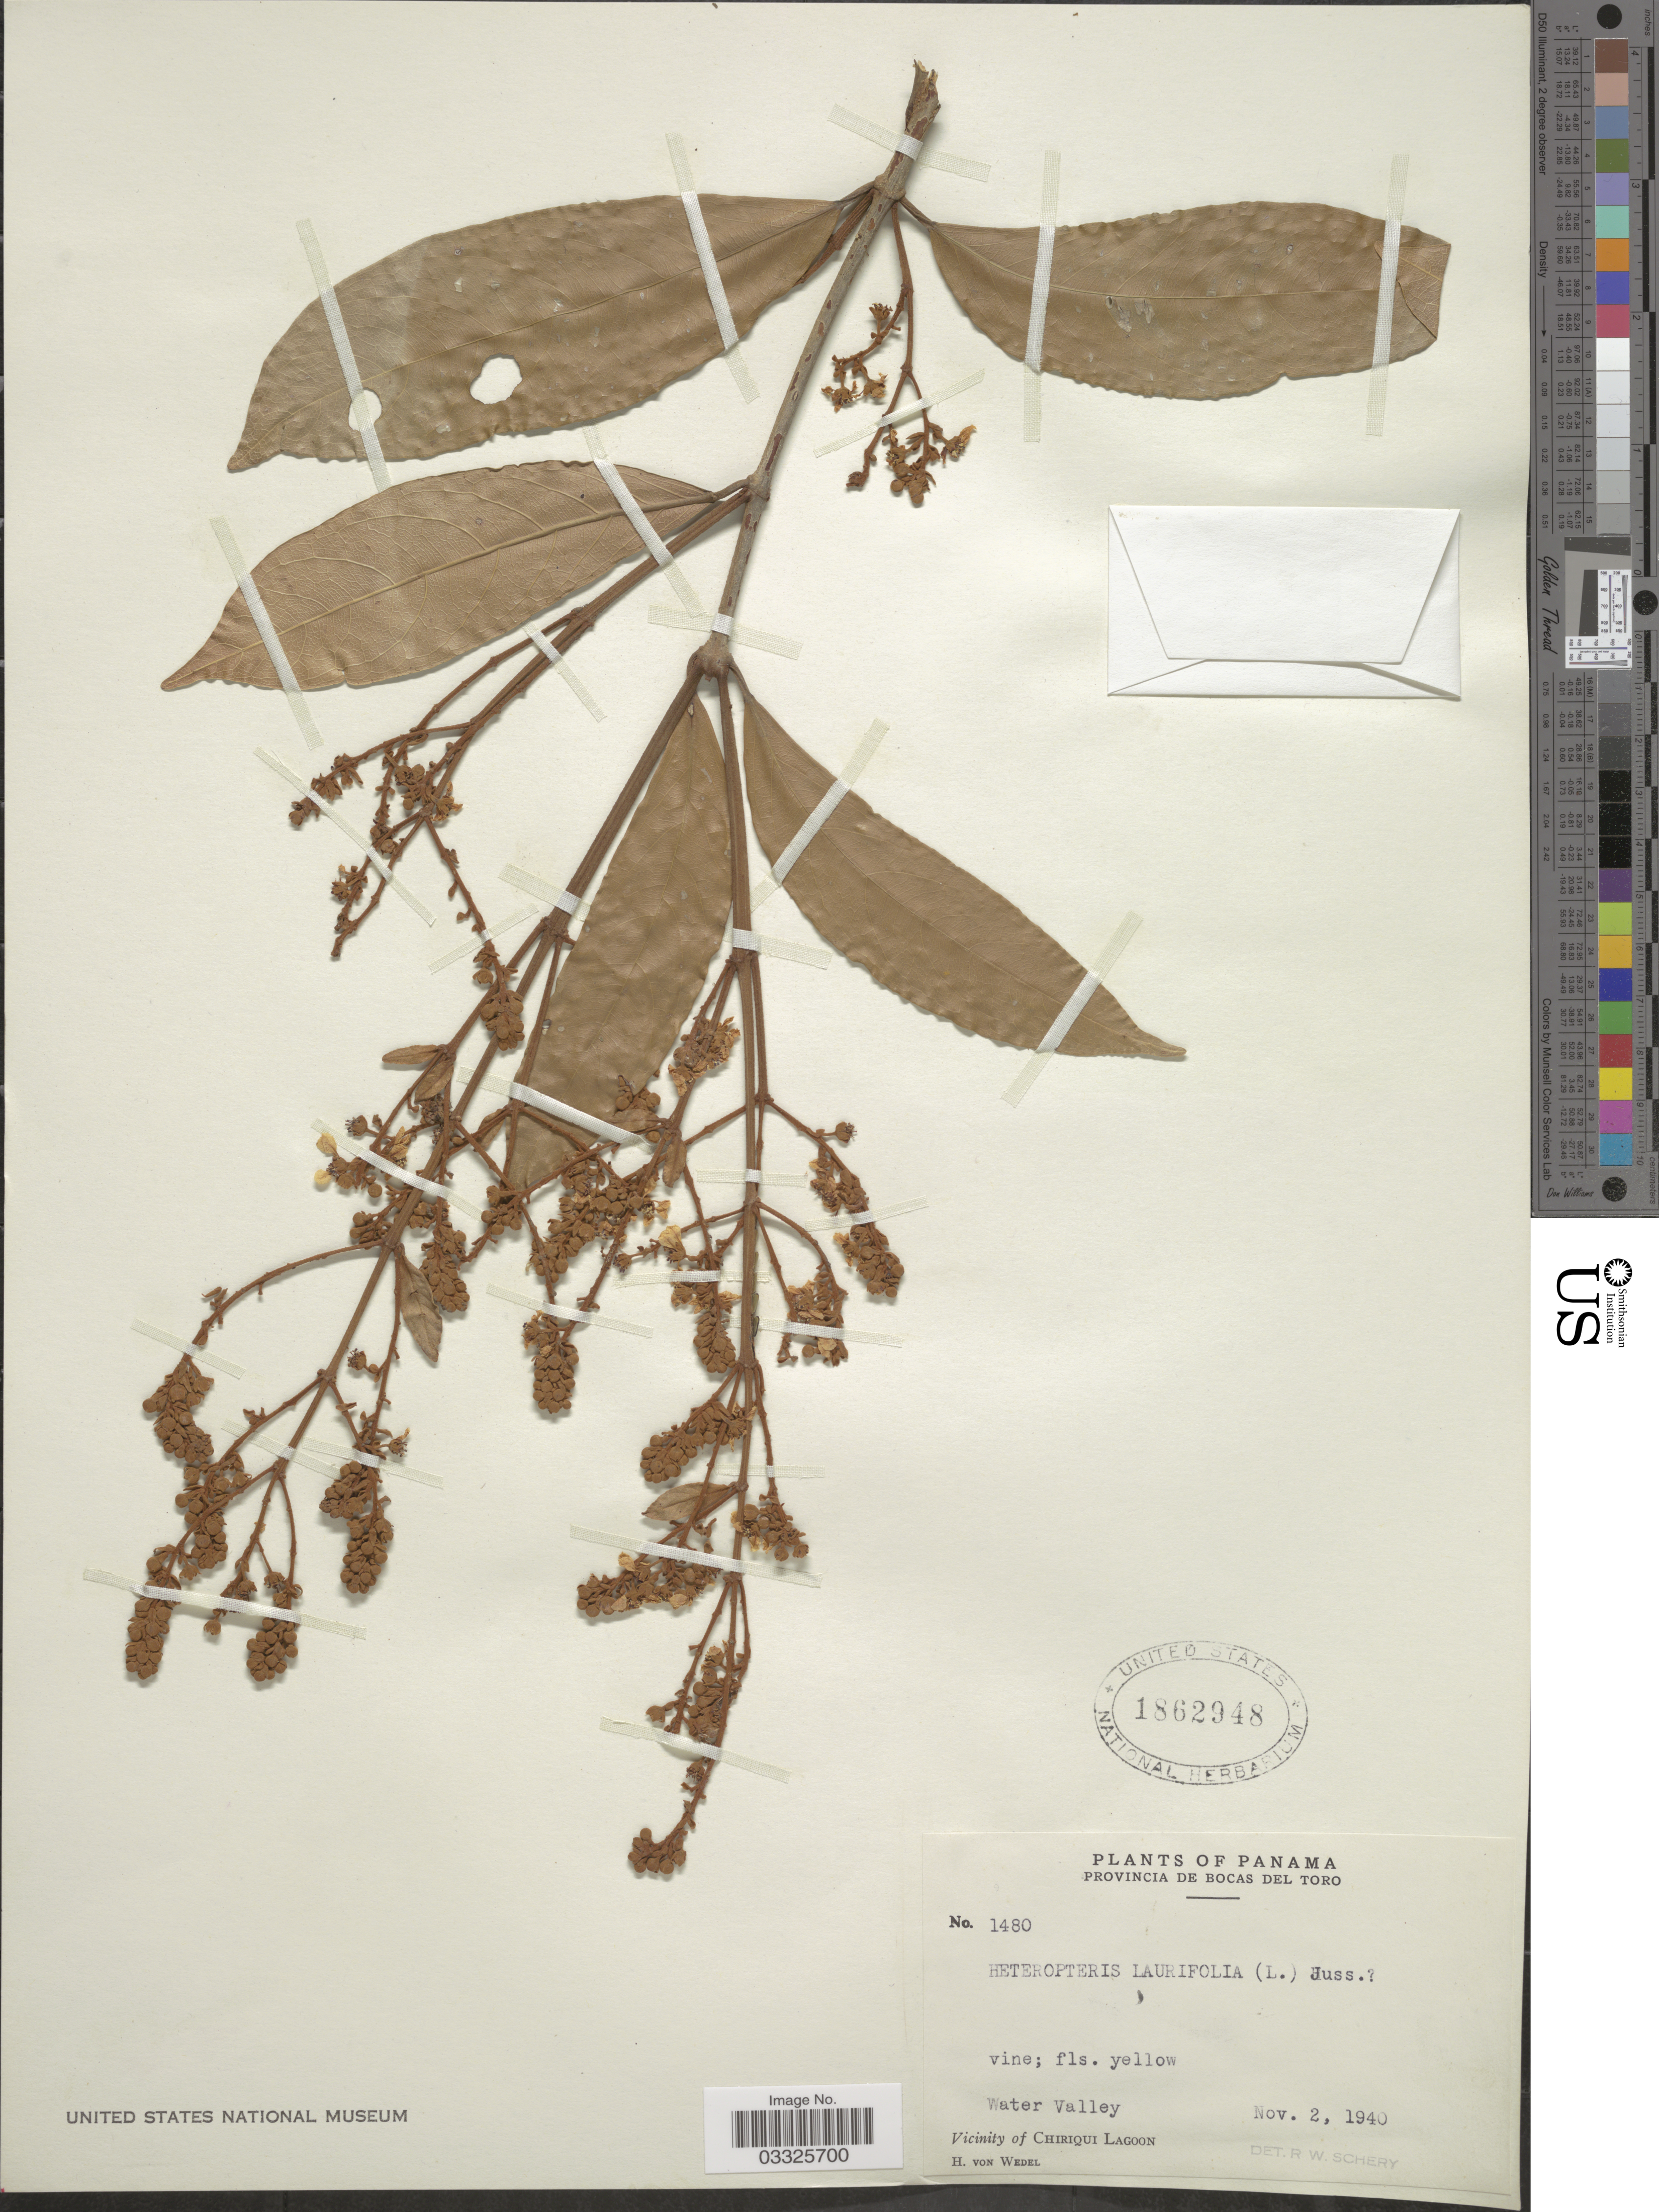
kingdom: Plantae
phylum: Tracheophyta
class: Magnoliopsida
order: Malpighiales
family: Malpighiaceae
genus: Heteropterys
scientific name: Heteropterys laurifolia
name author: (L.) A. Juss.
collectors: H. von Wedel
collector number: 1480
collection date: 1940-11-02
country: Panama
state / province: Bocas del Toro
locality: Water Valley. Vicinity of Chiriqui Lagoon.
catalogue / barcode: US 1862948